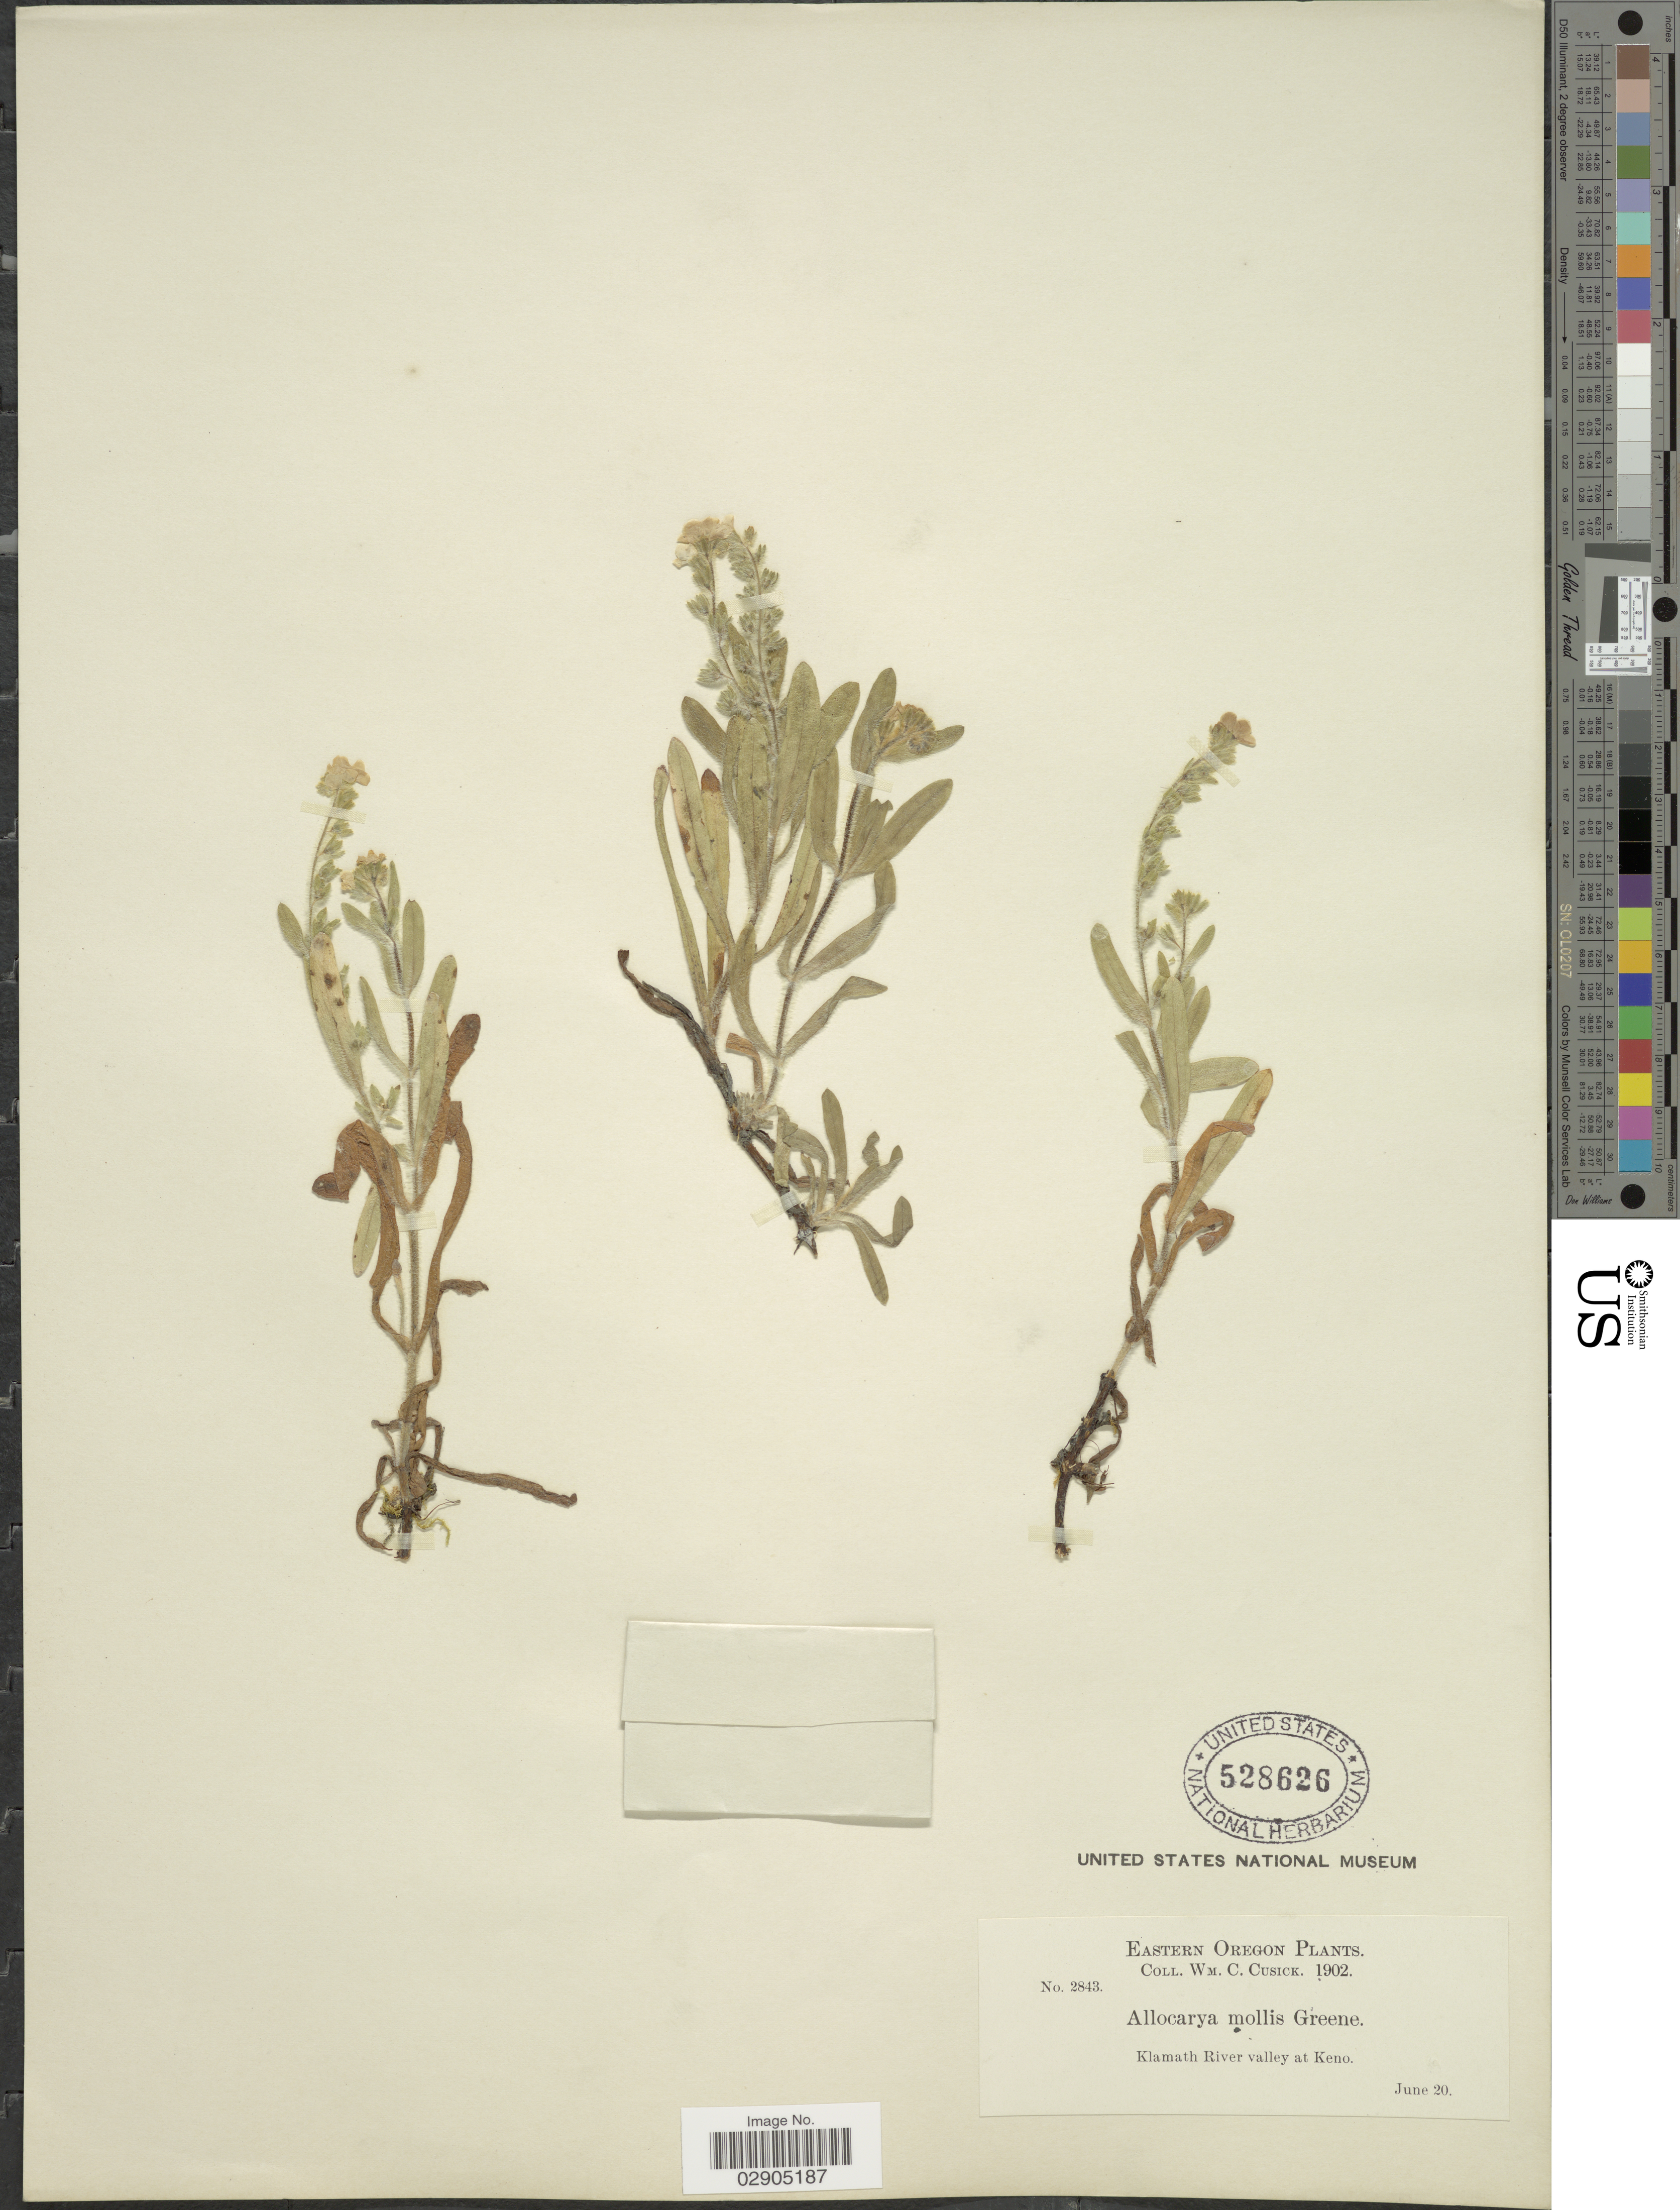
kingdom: Plantae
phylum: Tracheophyta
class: Magnoliopsida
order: Boraginales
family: Boraginaceae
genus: Allocarya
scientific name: Allocarya chorisiana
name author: (Cham. & Schltdl.) Greene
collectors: W. C. Cusick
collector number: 2843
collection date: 1902-06-20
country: United States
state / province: Oregon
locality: Eastern Oregon. Klamath River valley at Keno.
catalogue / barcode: US 528626